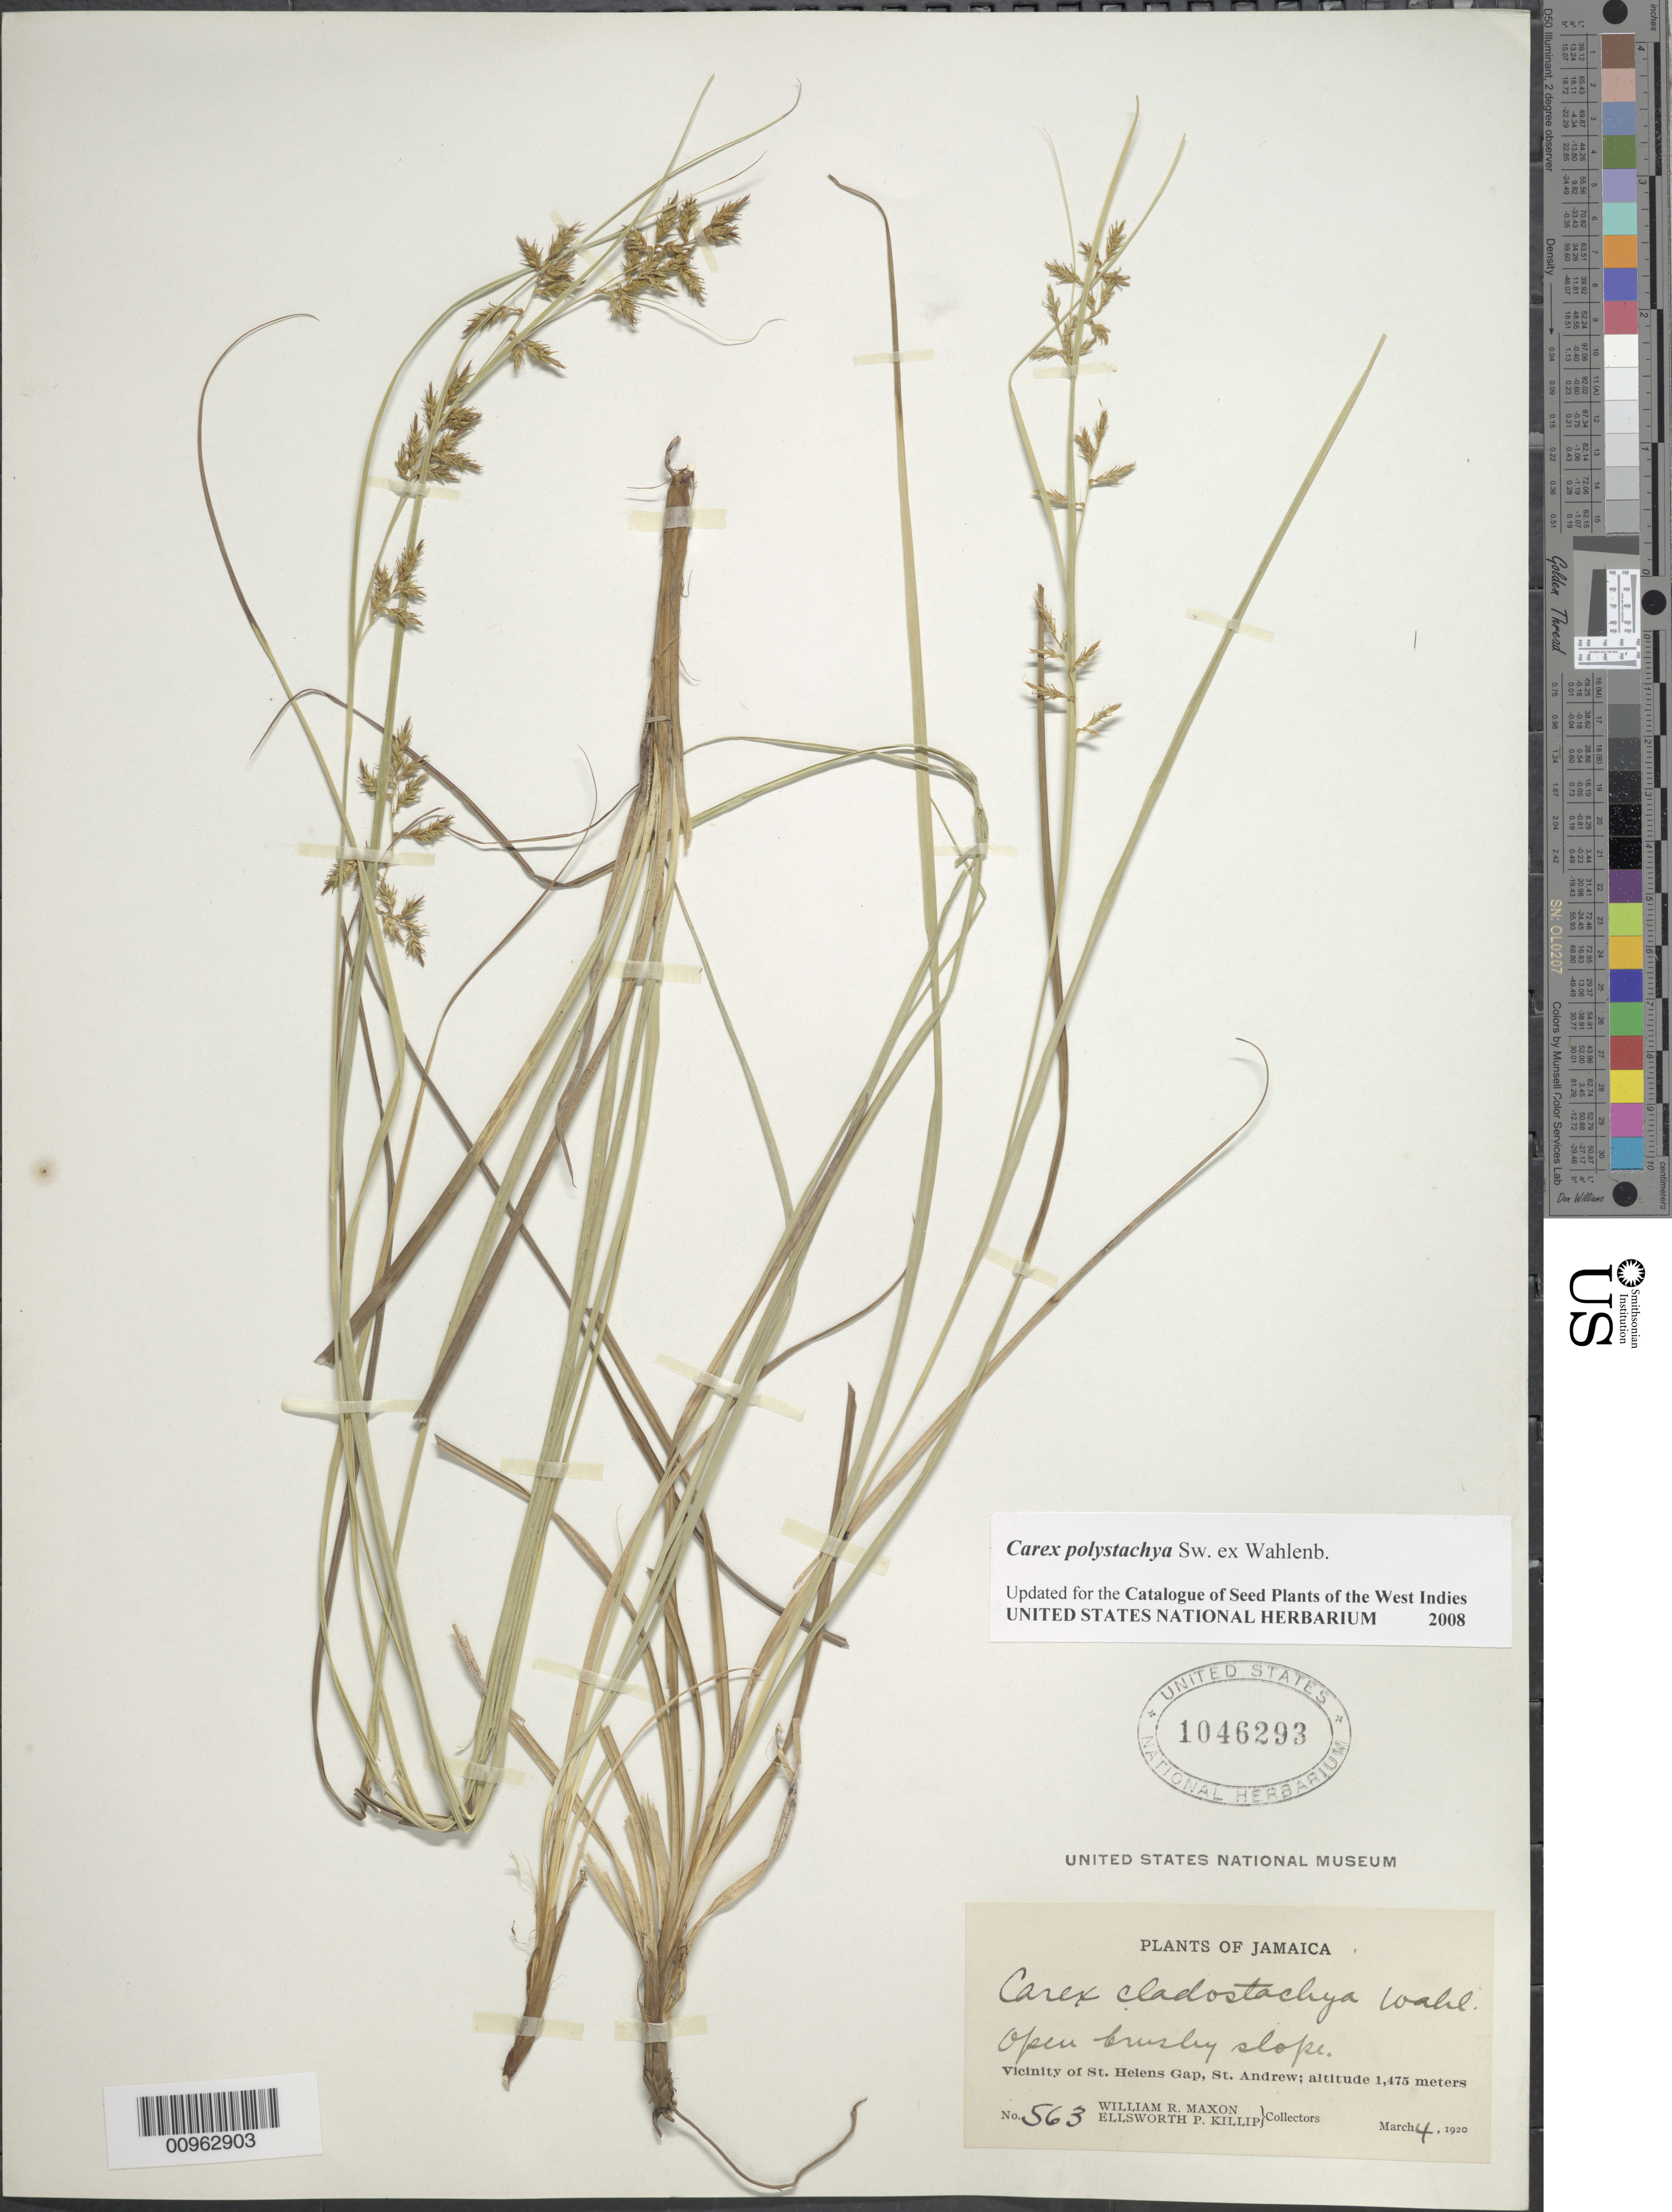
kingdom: Plantae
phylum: Tracheophyta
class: Liliopsida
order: Poales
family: Cyperaceae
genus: Carex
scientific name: Carex polystachya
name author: Sw. ex Wahlenb.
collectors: W. R. Maxon & E. P. Killip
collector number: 563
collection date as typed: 04 Mar 1920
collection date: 1920-03-04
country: Jamaica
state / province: Saint Andrew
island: Jamaica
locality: Vicinity of St. Helens Gap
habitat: Open bushy slope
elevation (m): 1475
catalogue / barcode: US 1046293